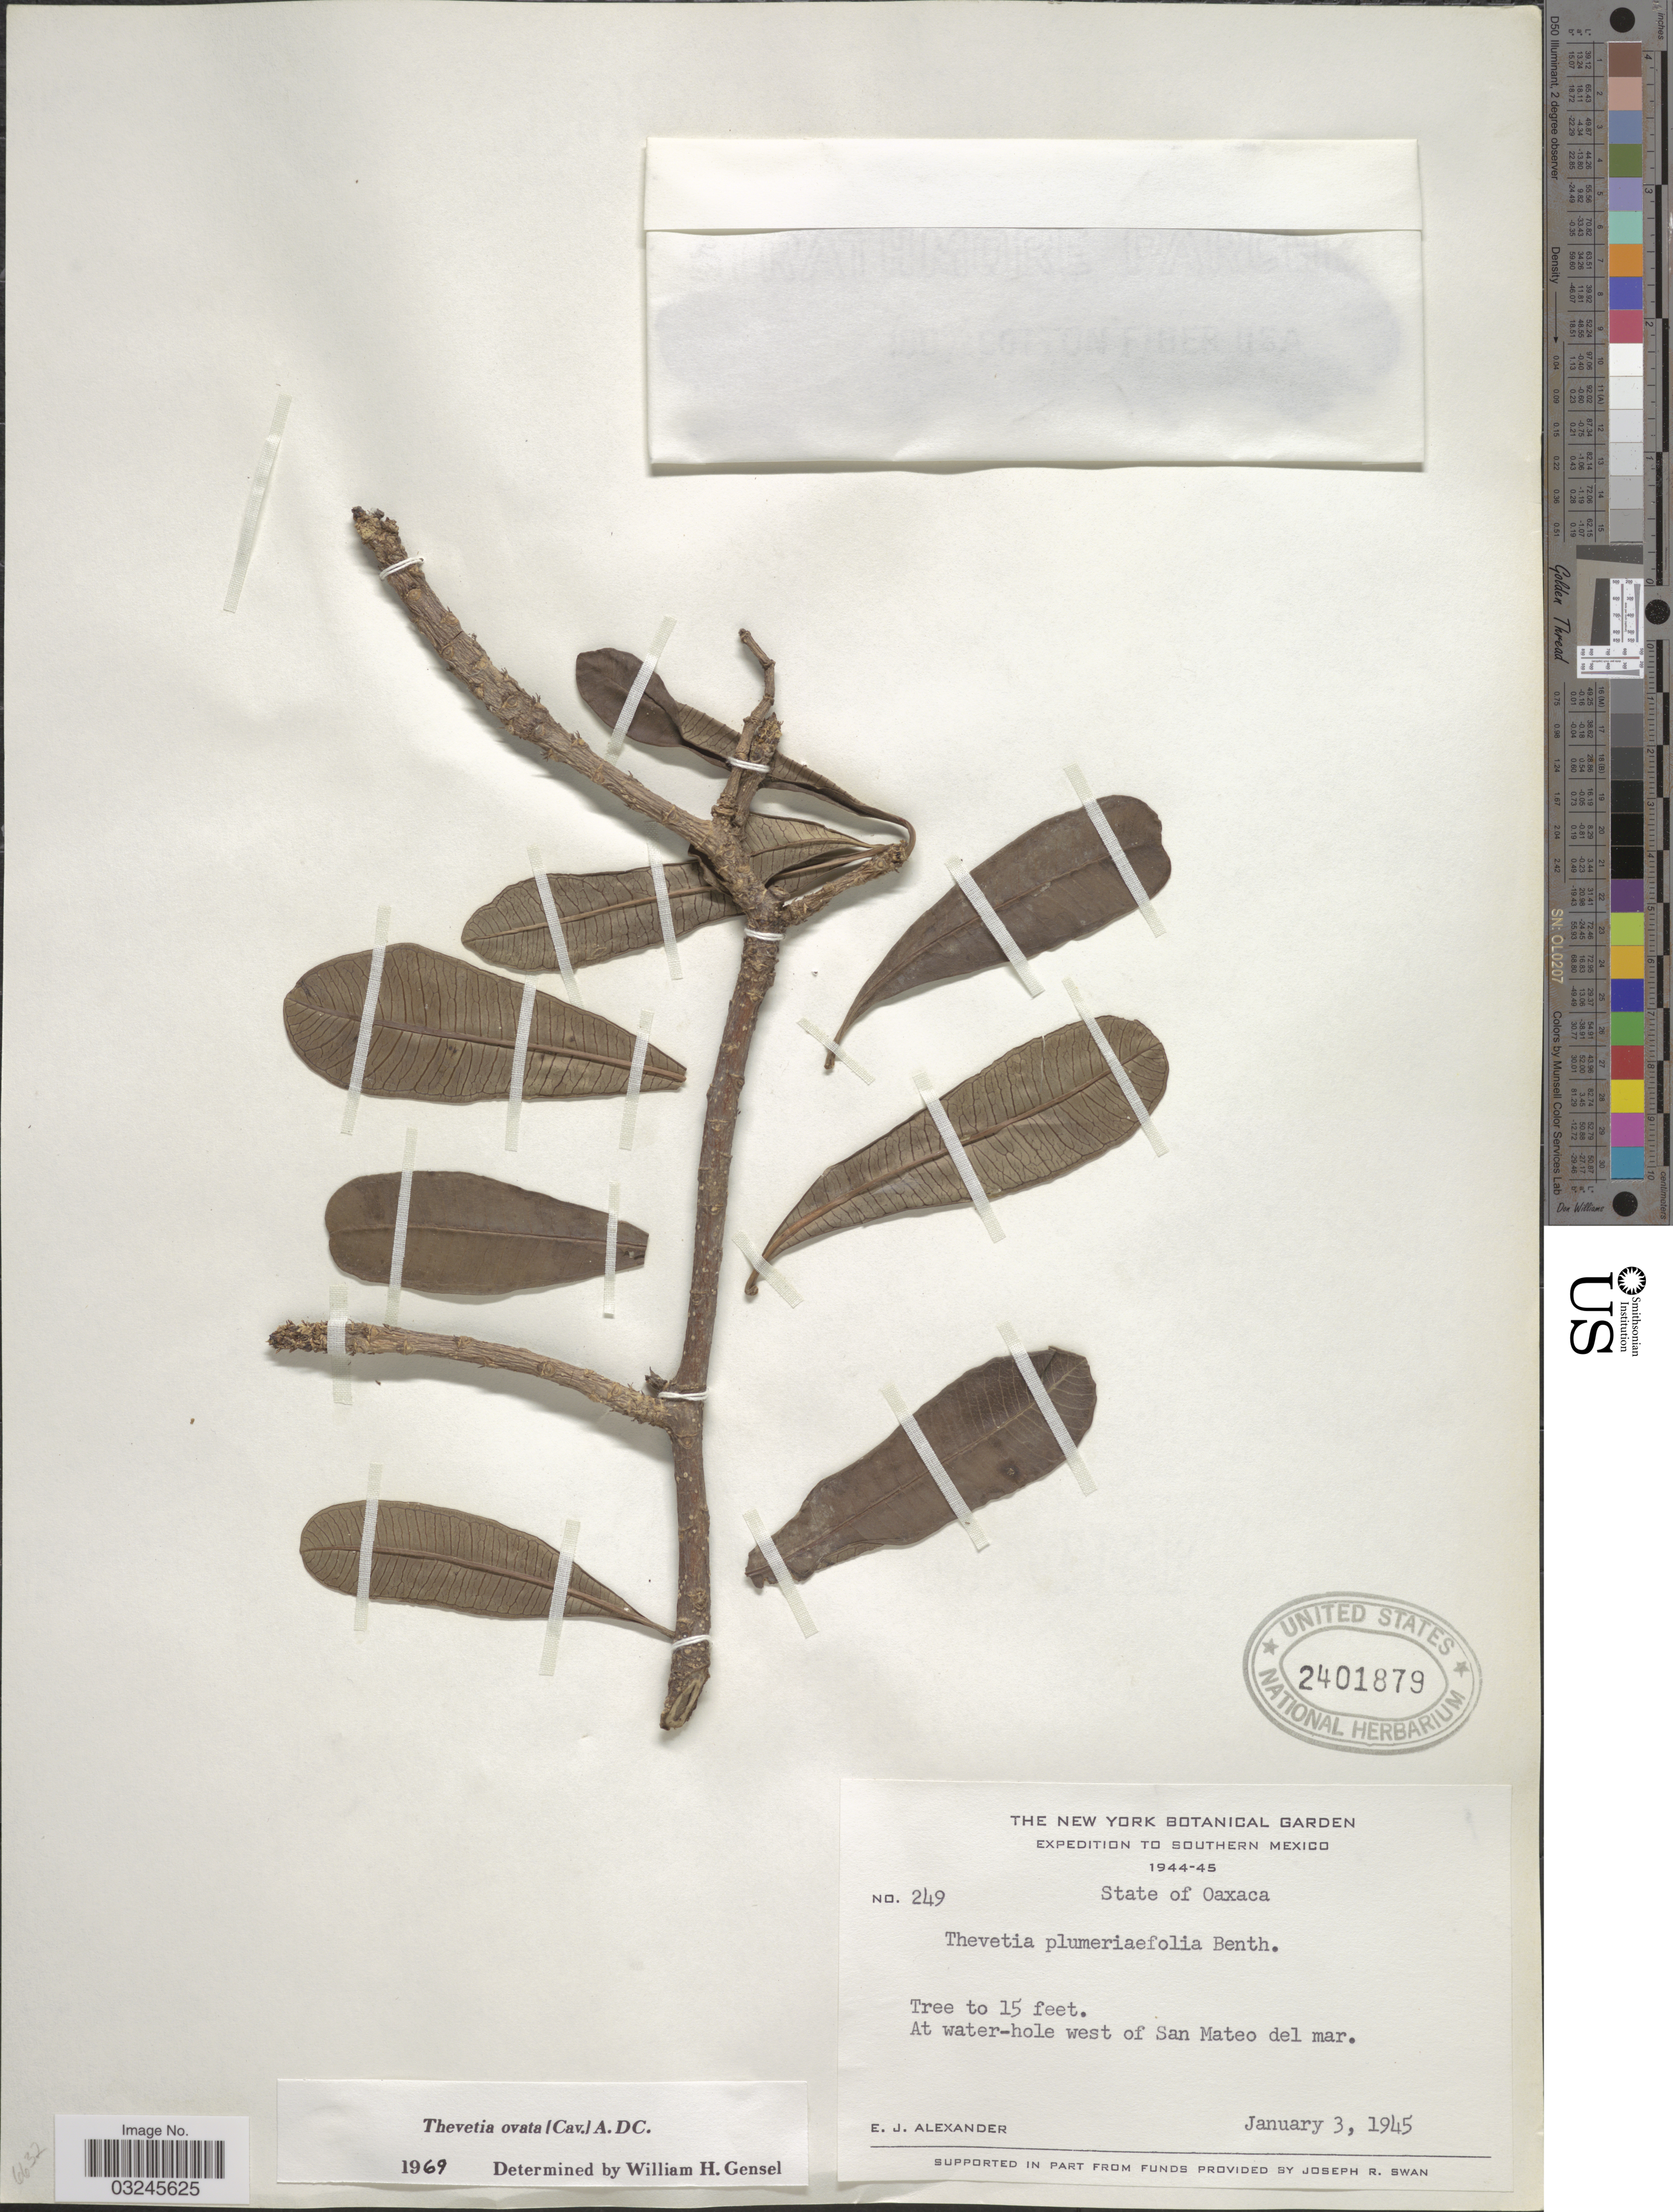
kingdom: Plantae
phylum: Tracheophyta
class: Magnoliopsida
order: Gentianales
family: Apocynaceae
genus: Thevetia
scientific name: Thevetia ovata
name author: (Cav.) A. DC.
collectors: E. J. Alexander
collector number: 249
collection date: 1945-01-03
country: Mexico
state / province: Oaxaca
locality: Southern Mexico. At water-hole west of San Mateo del mar.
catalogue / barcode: US 2401879